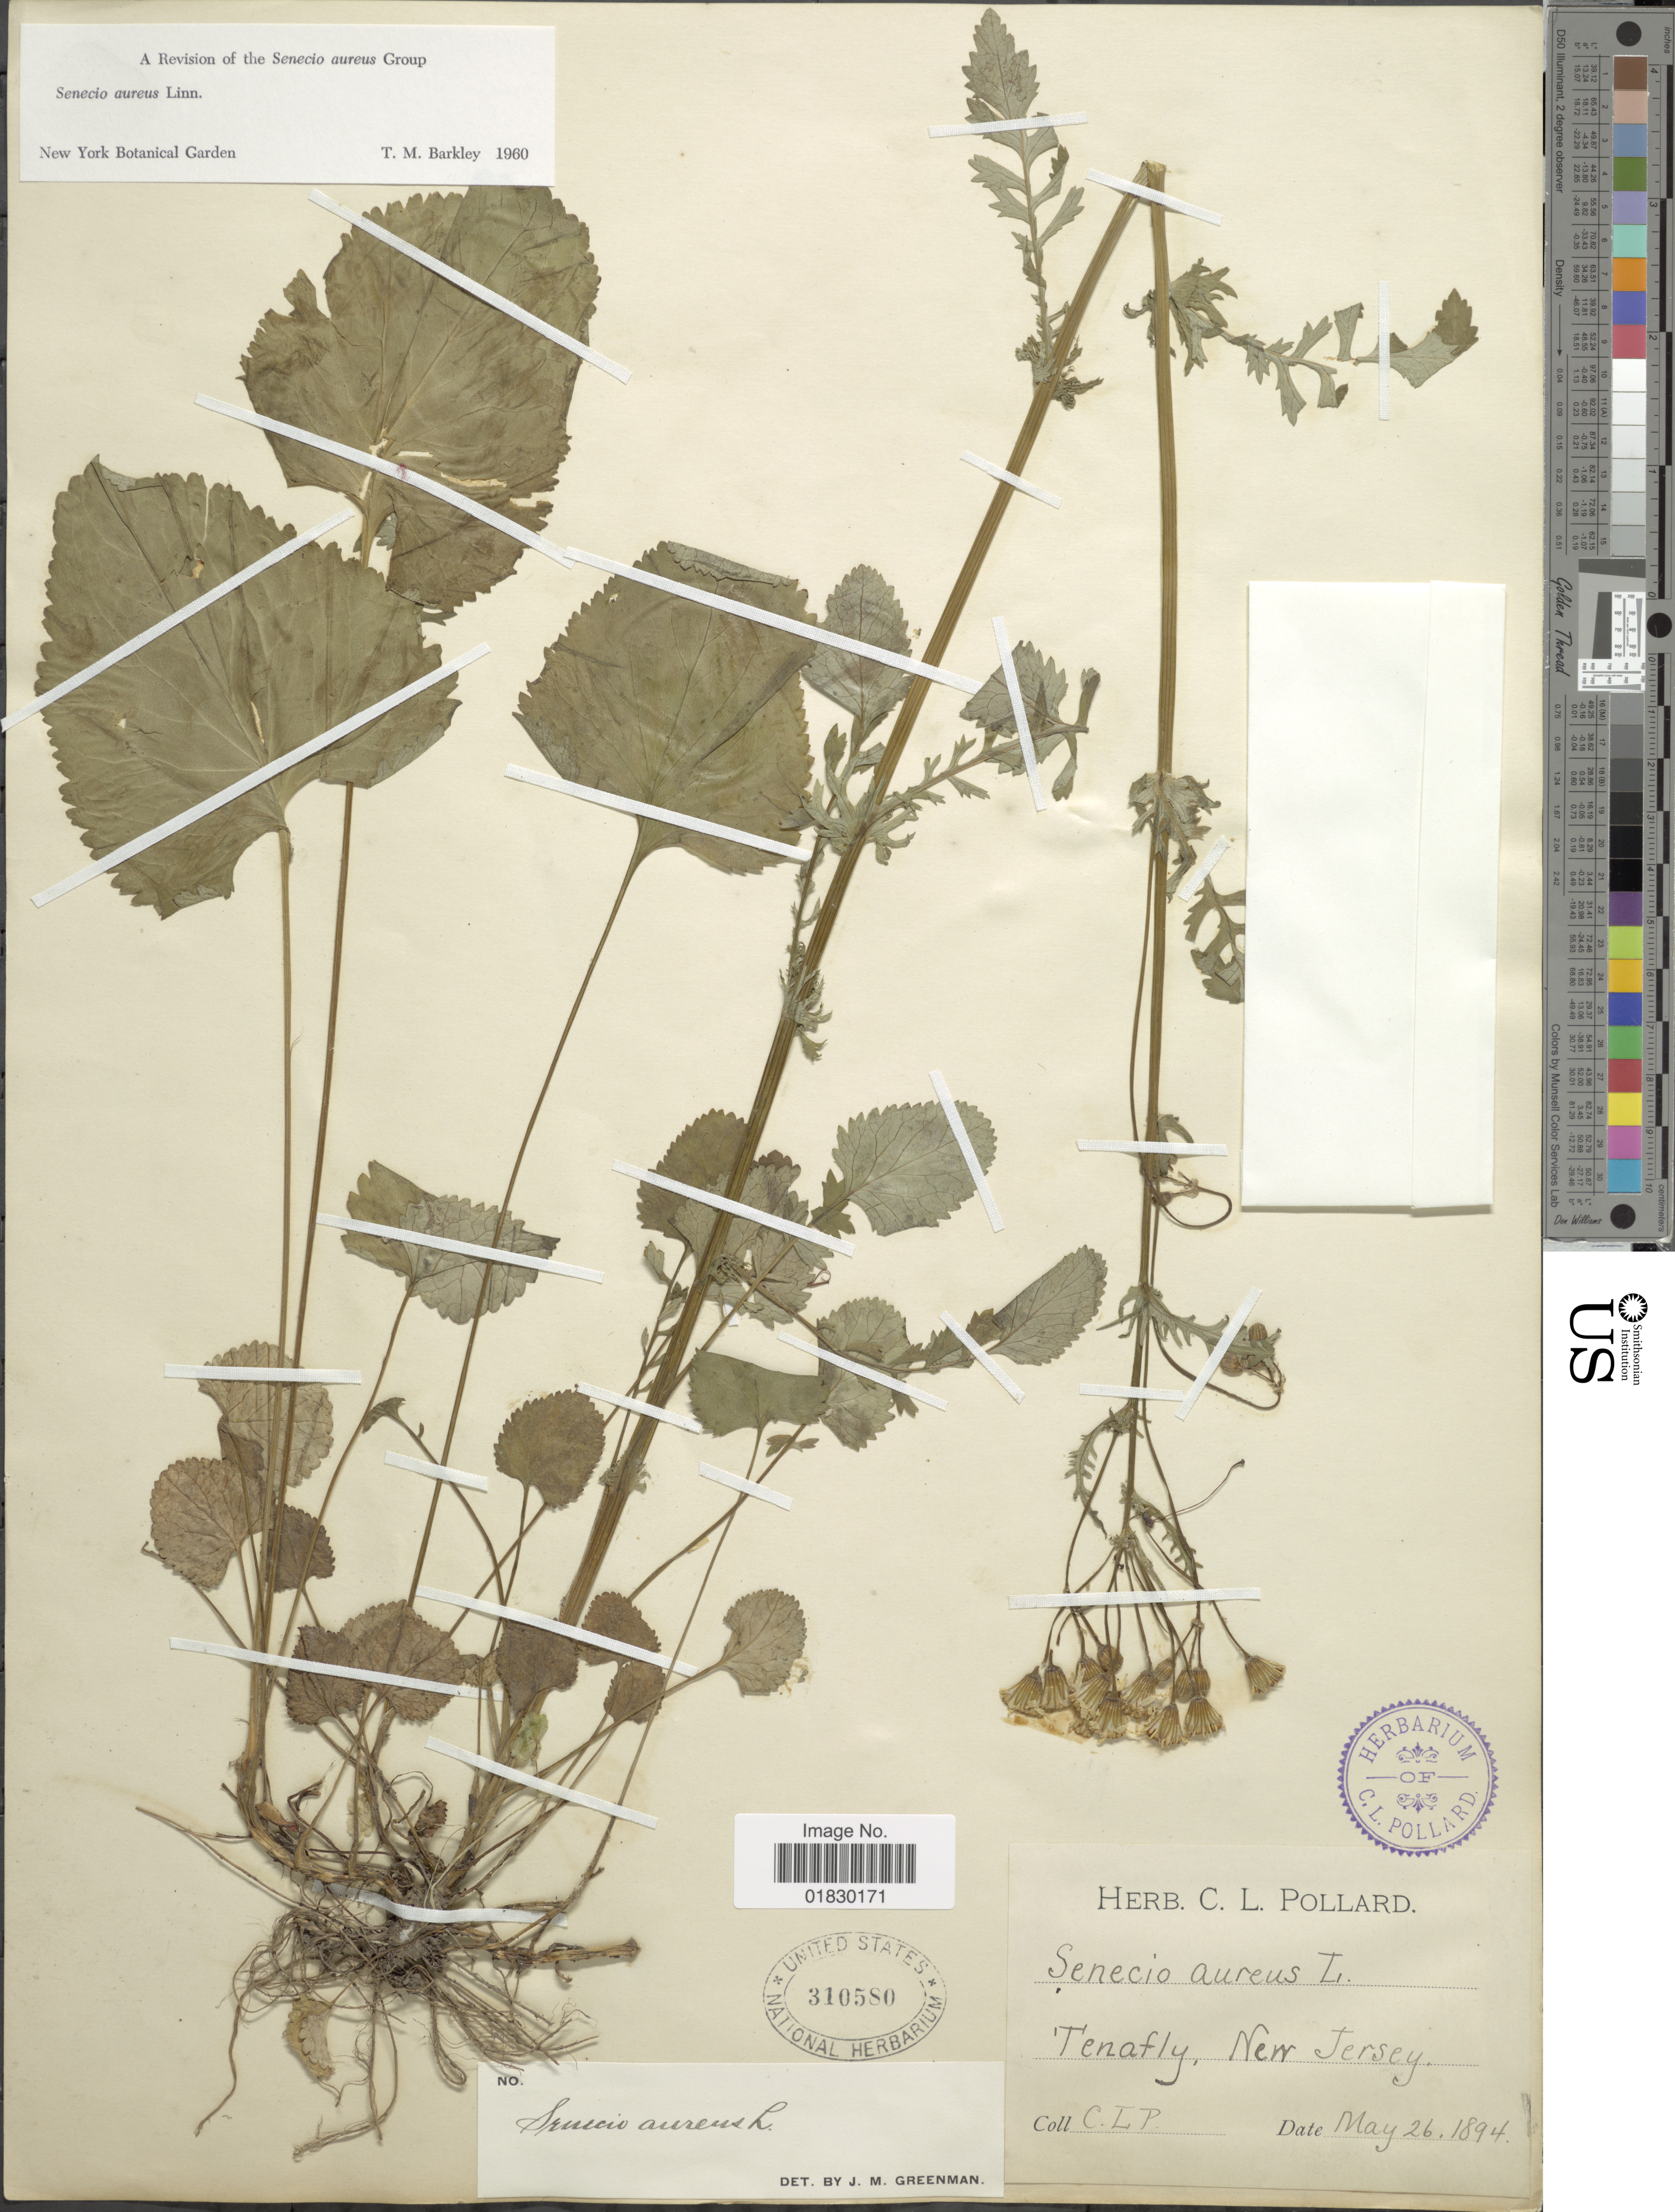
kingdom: Plantae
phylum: Tracheophyta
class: Magnoliopsida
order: Asterales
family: Asteraceae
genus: Packera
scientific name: Packera aurea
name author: (L.) Á. Löve & D. Löve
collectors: C. L. Pollard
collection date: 1894-05-26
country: United States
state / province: New Jersey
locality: Tenafly, New Jersey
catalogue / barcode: US 310580